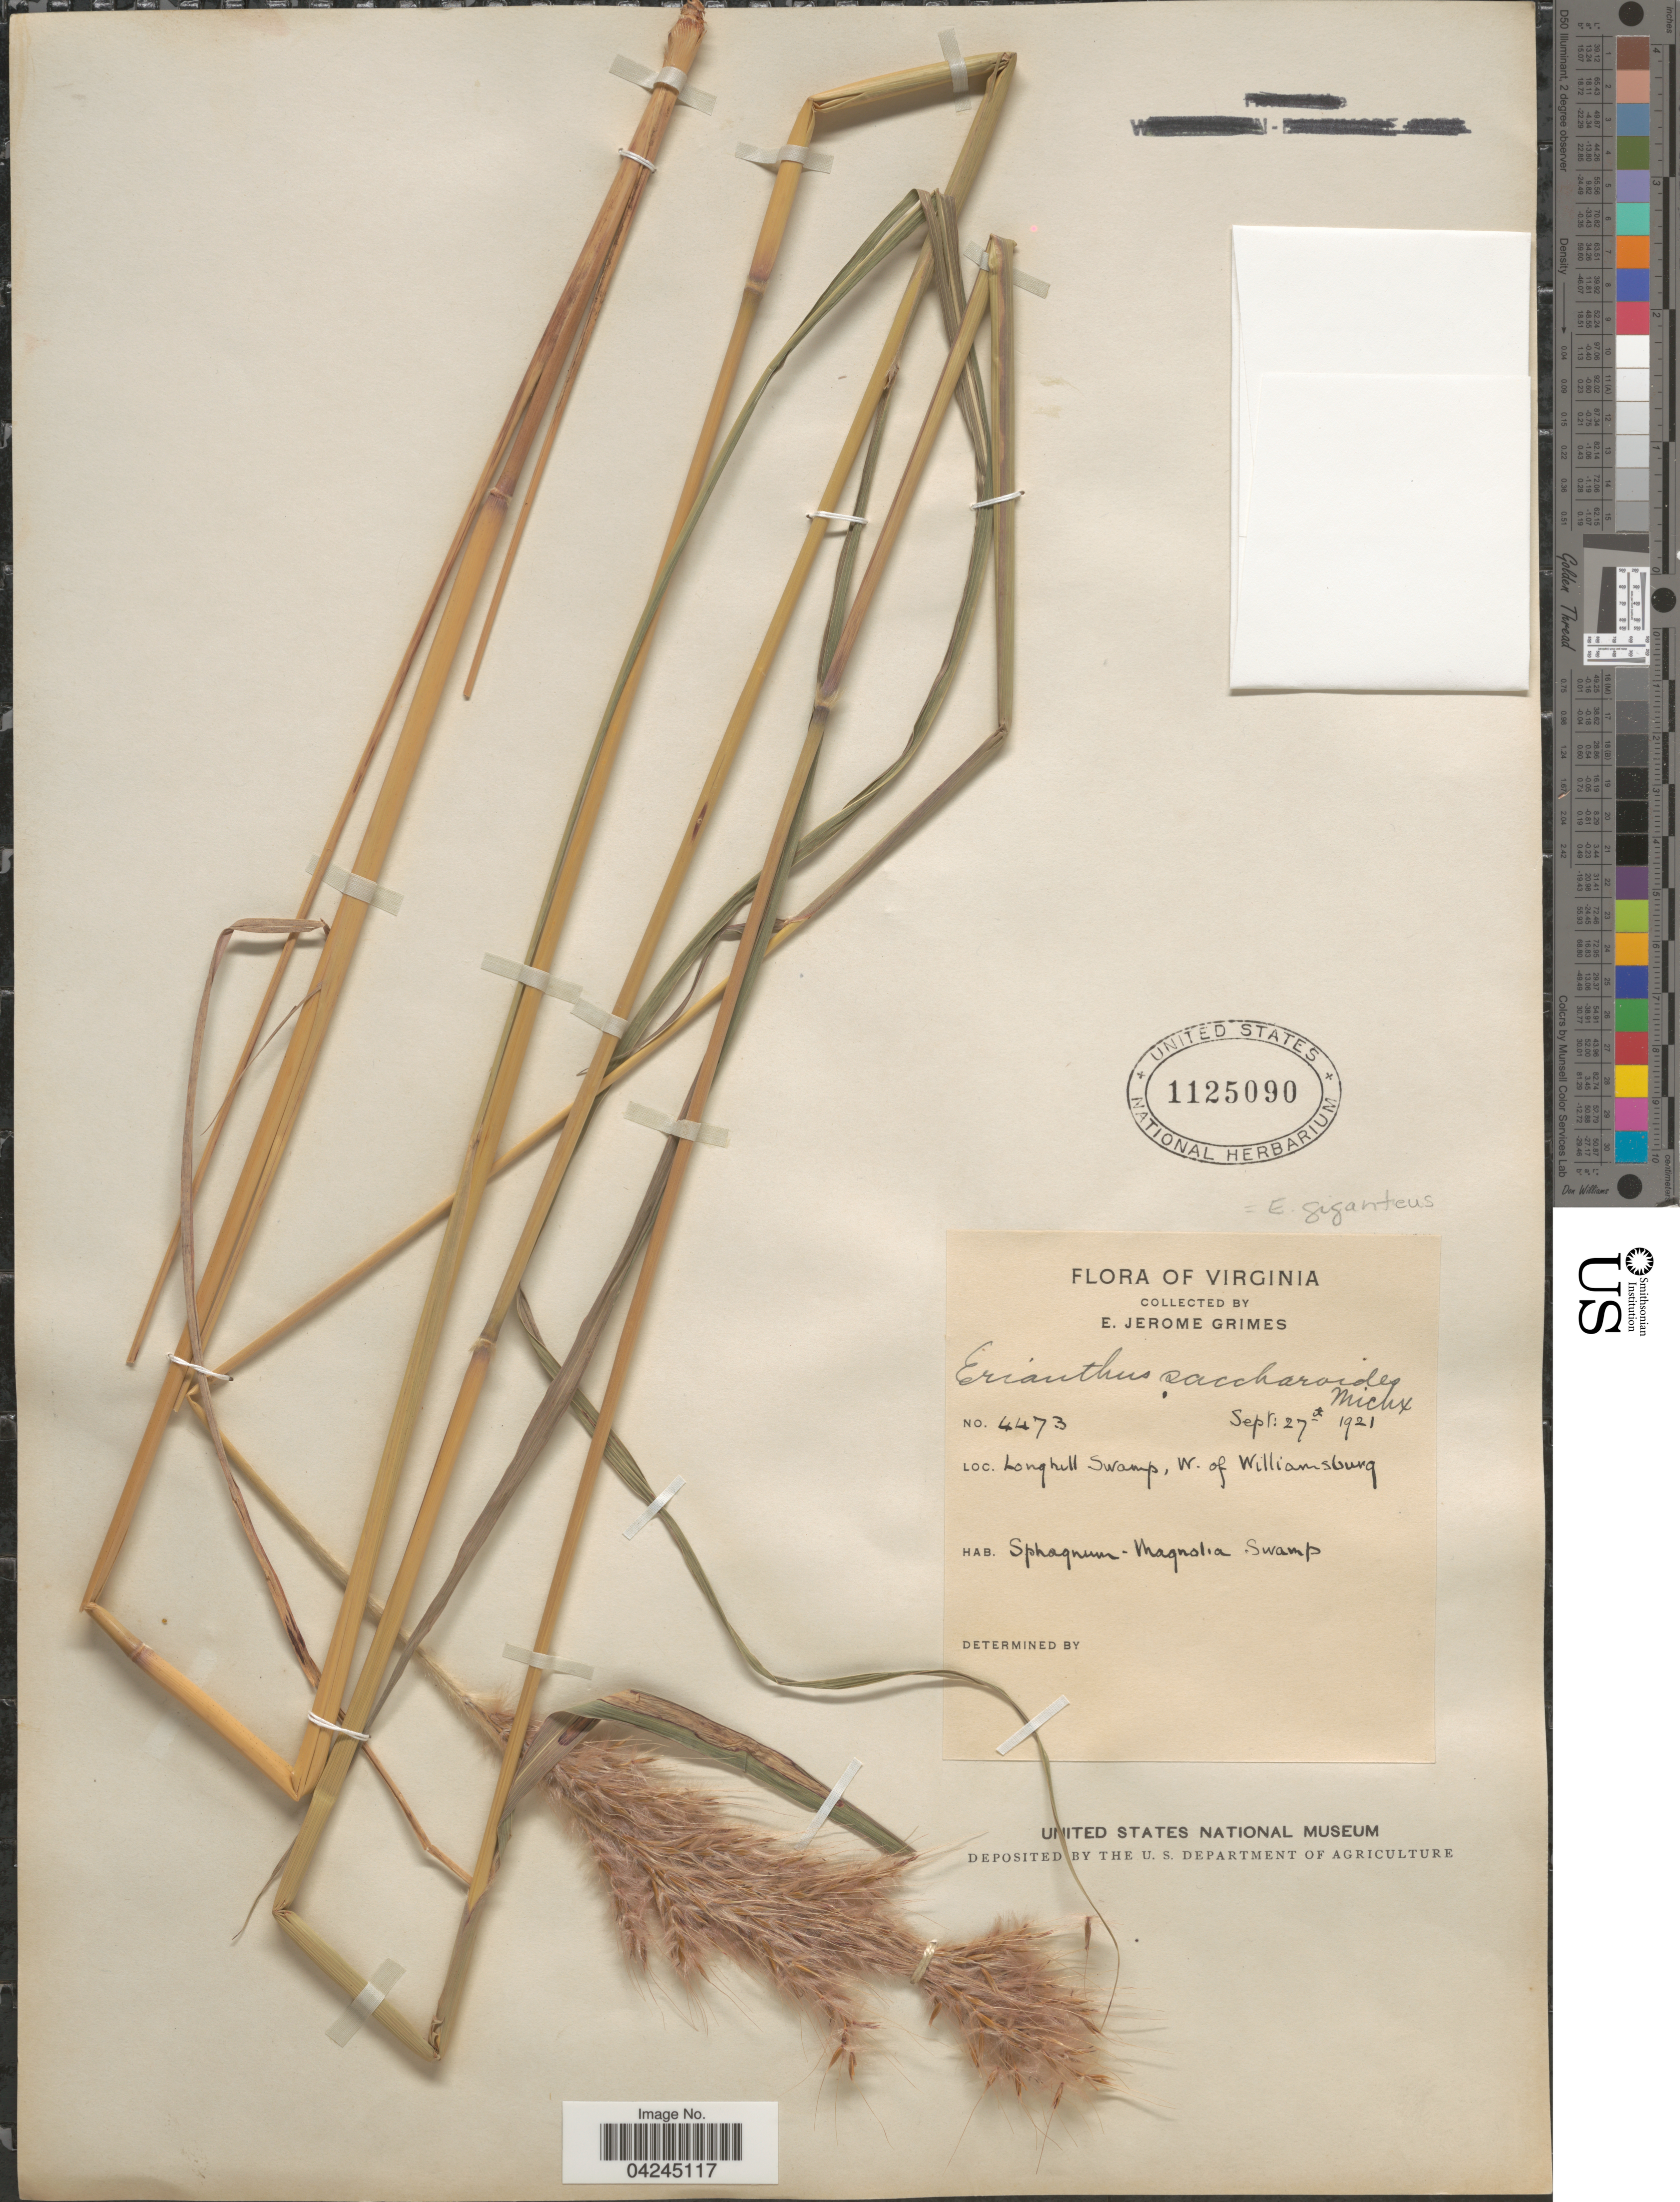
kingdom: Plantae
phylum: Tracheophyta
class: Liliopsida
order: Poales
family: Poaceae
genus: Erianthus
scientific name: Erianthus giganteus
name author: (Walter) P. Beauv.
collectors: E. J. Grimes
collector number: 4473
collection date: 1921-09-27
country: United States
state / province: Virginia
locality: Longhill Swamp, W. of Williamsburg.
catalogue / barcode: US 1125090